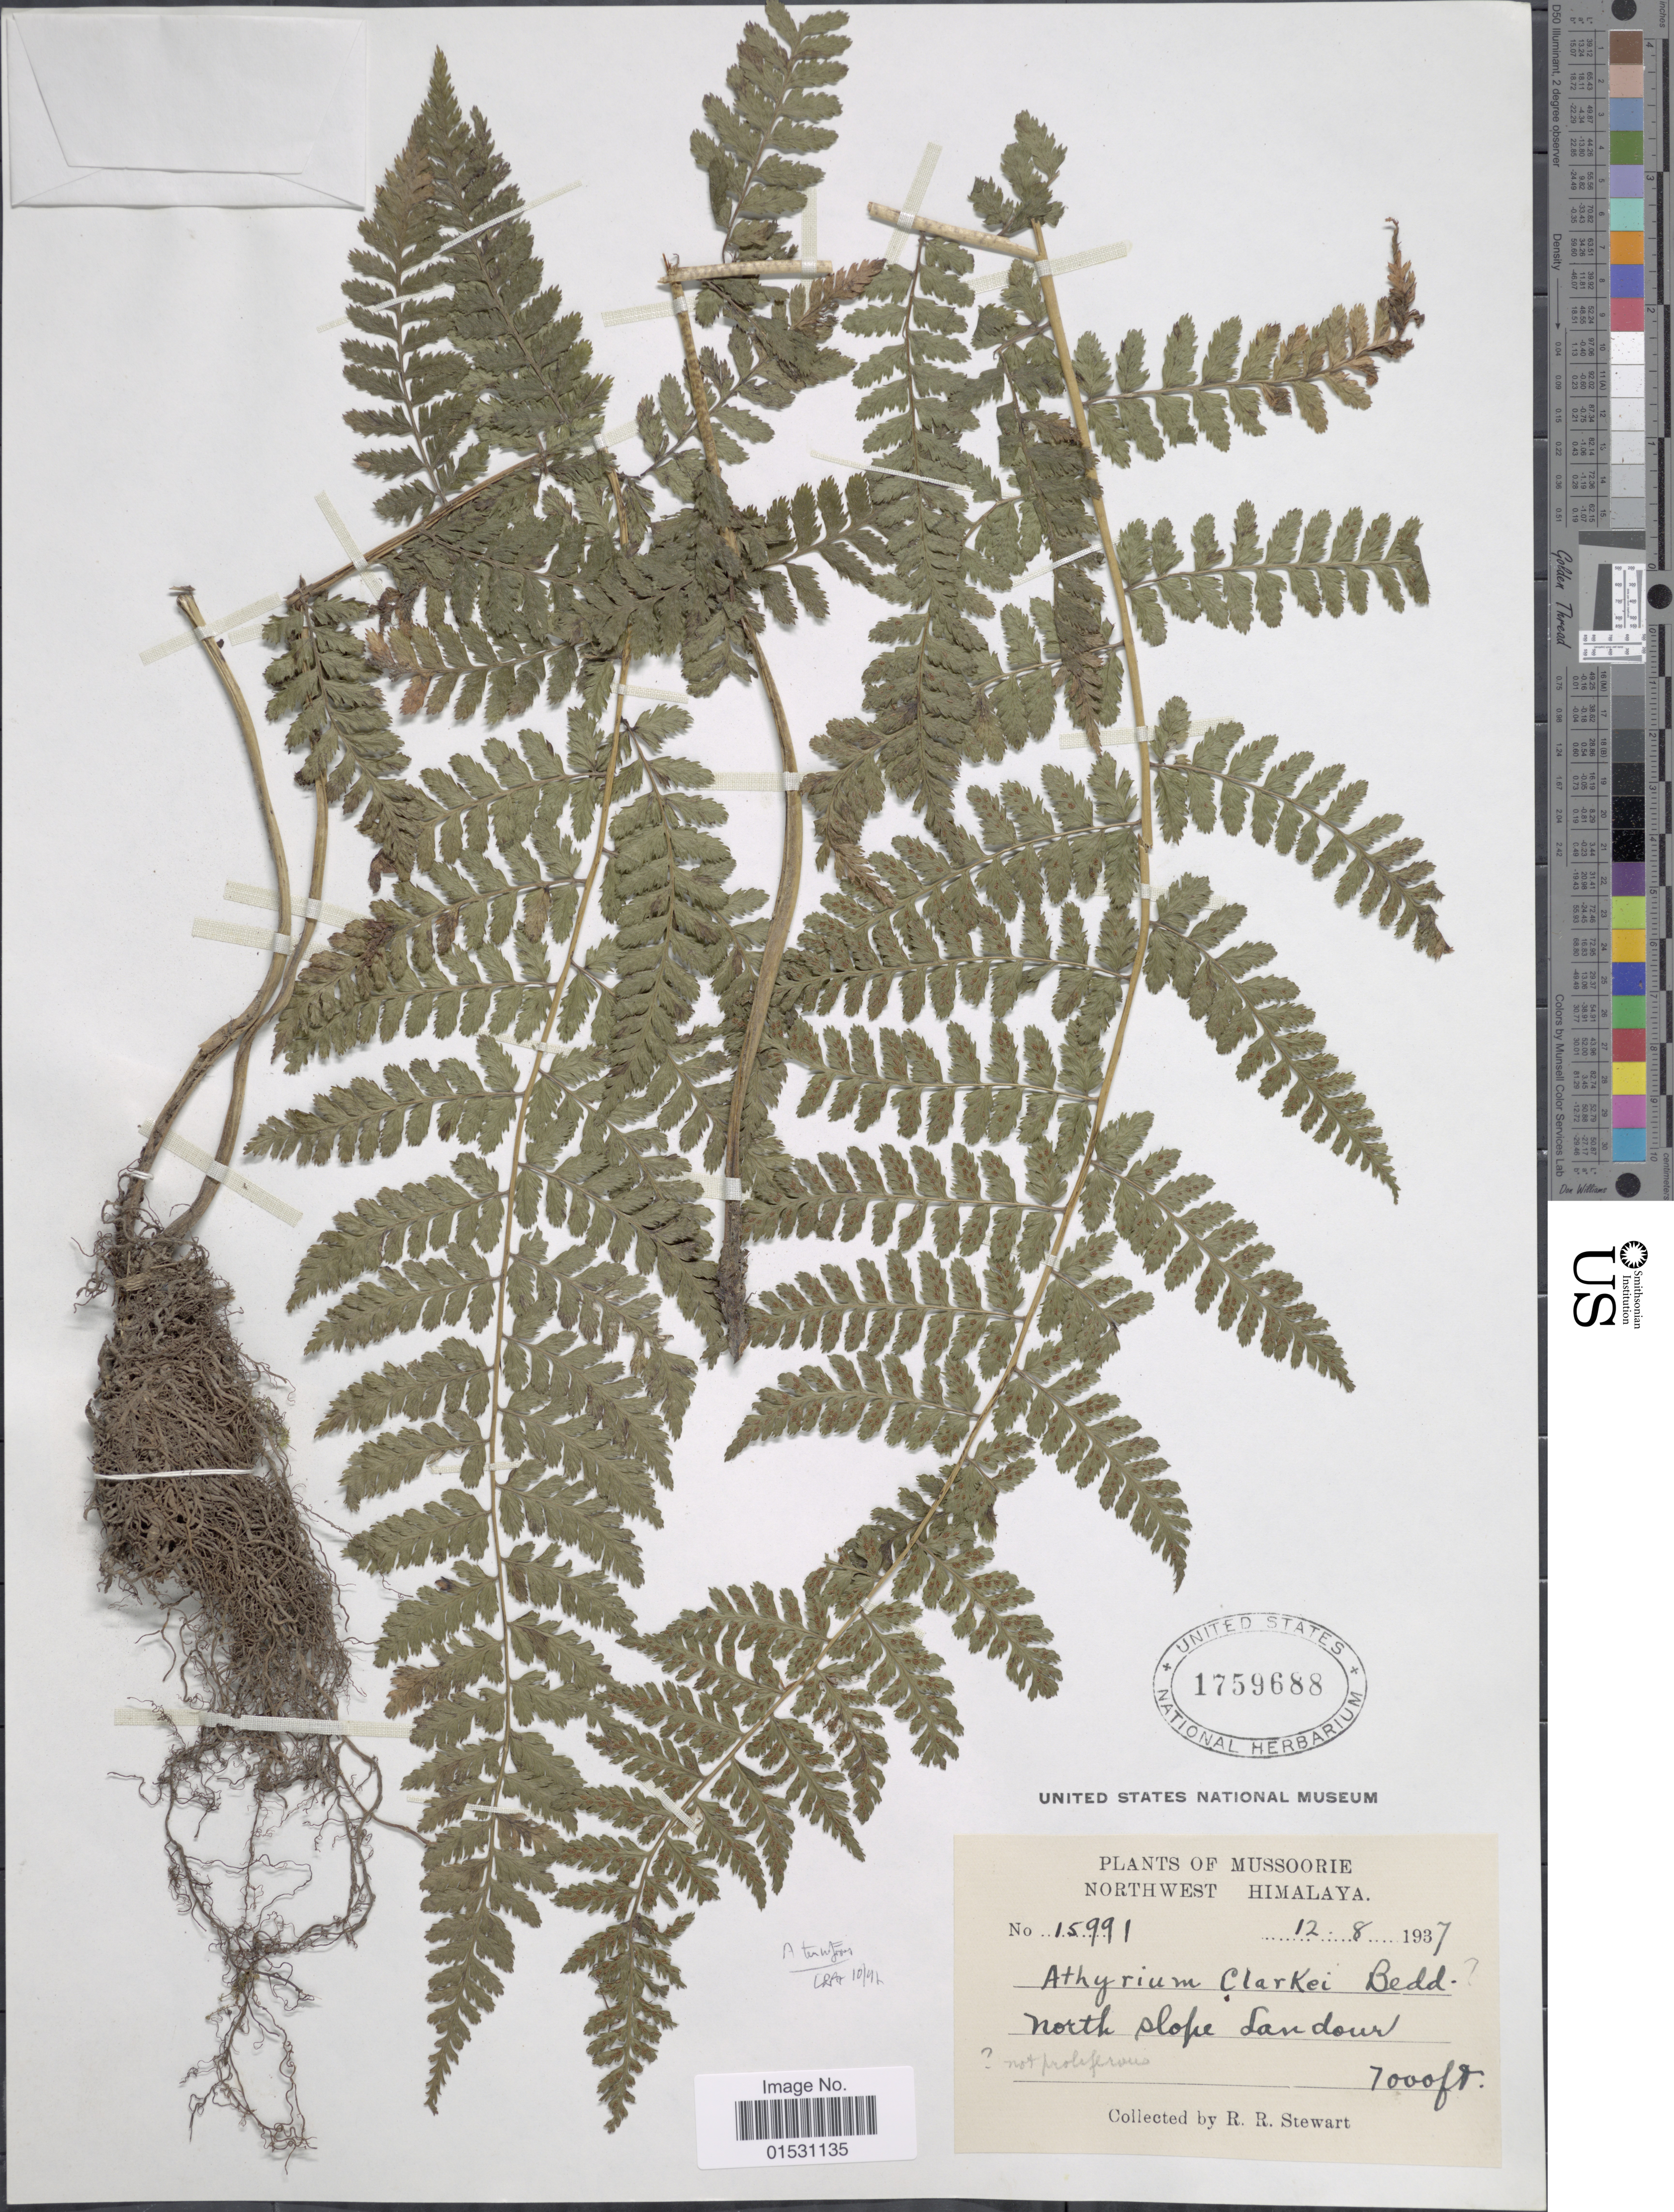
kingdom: Plantae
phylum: Tracheophyta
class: Polypodiopsida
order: Polypodiales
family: Athyriaceae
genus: Athyrium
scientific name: Athyrium strigillosum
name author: (T. Moore ex E.J. Lowe) Salomon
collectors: R. R. Stewart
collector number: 15991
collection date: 1937-08-12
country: India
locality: Mussoorie. Northwest Himalaya. North slope Landour.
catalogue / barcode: US 1759688